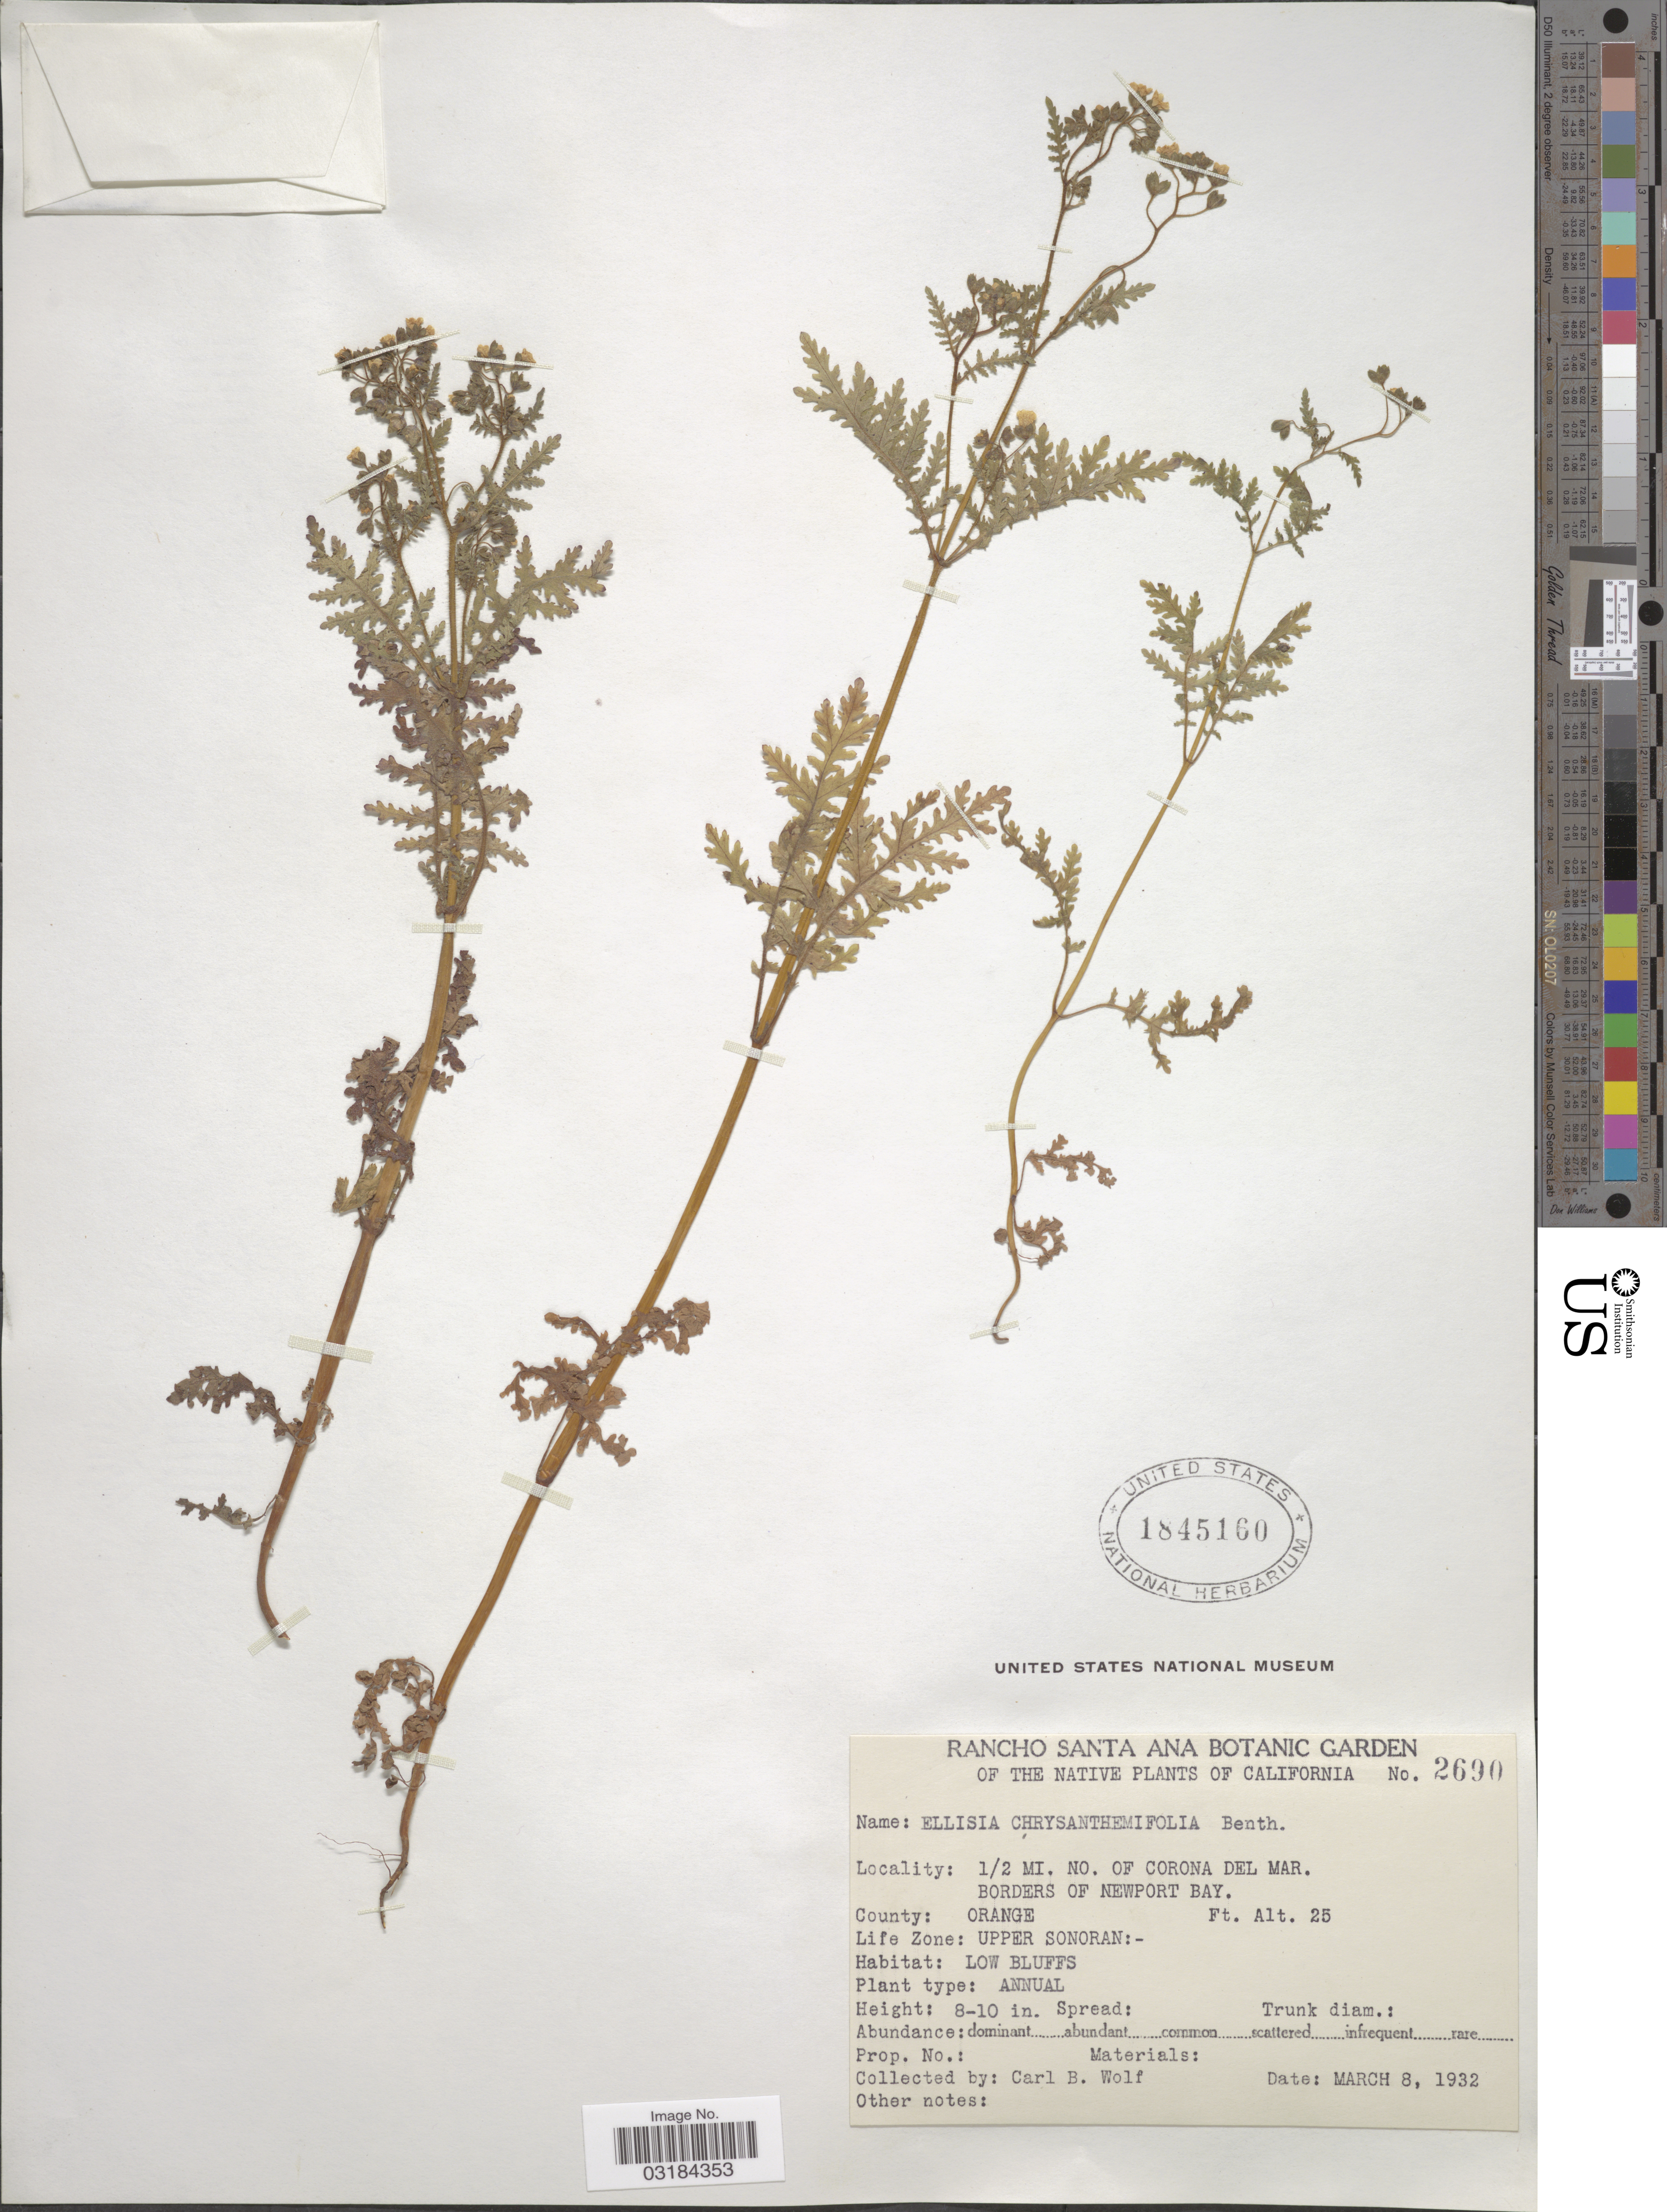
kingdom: Plantae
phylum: Tracheophyta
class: Magnoliopsida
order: Boraginales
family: Hydrophyllaceae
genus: Eucrypta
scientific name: Eucrypta chrysanthemifolia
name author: (Benth.) Greene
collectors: C. B. Wolf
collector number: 2690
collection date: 1932-03-08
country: United States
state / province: California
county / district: Orange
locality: ½ mi. NO. of Corona Del Mar. Borders of Newport Bay. County: Orange. Life Zone: Upper Sonoran.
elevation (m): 8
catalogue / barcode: US 1845160